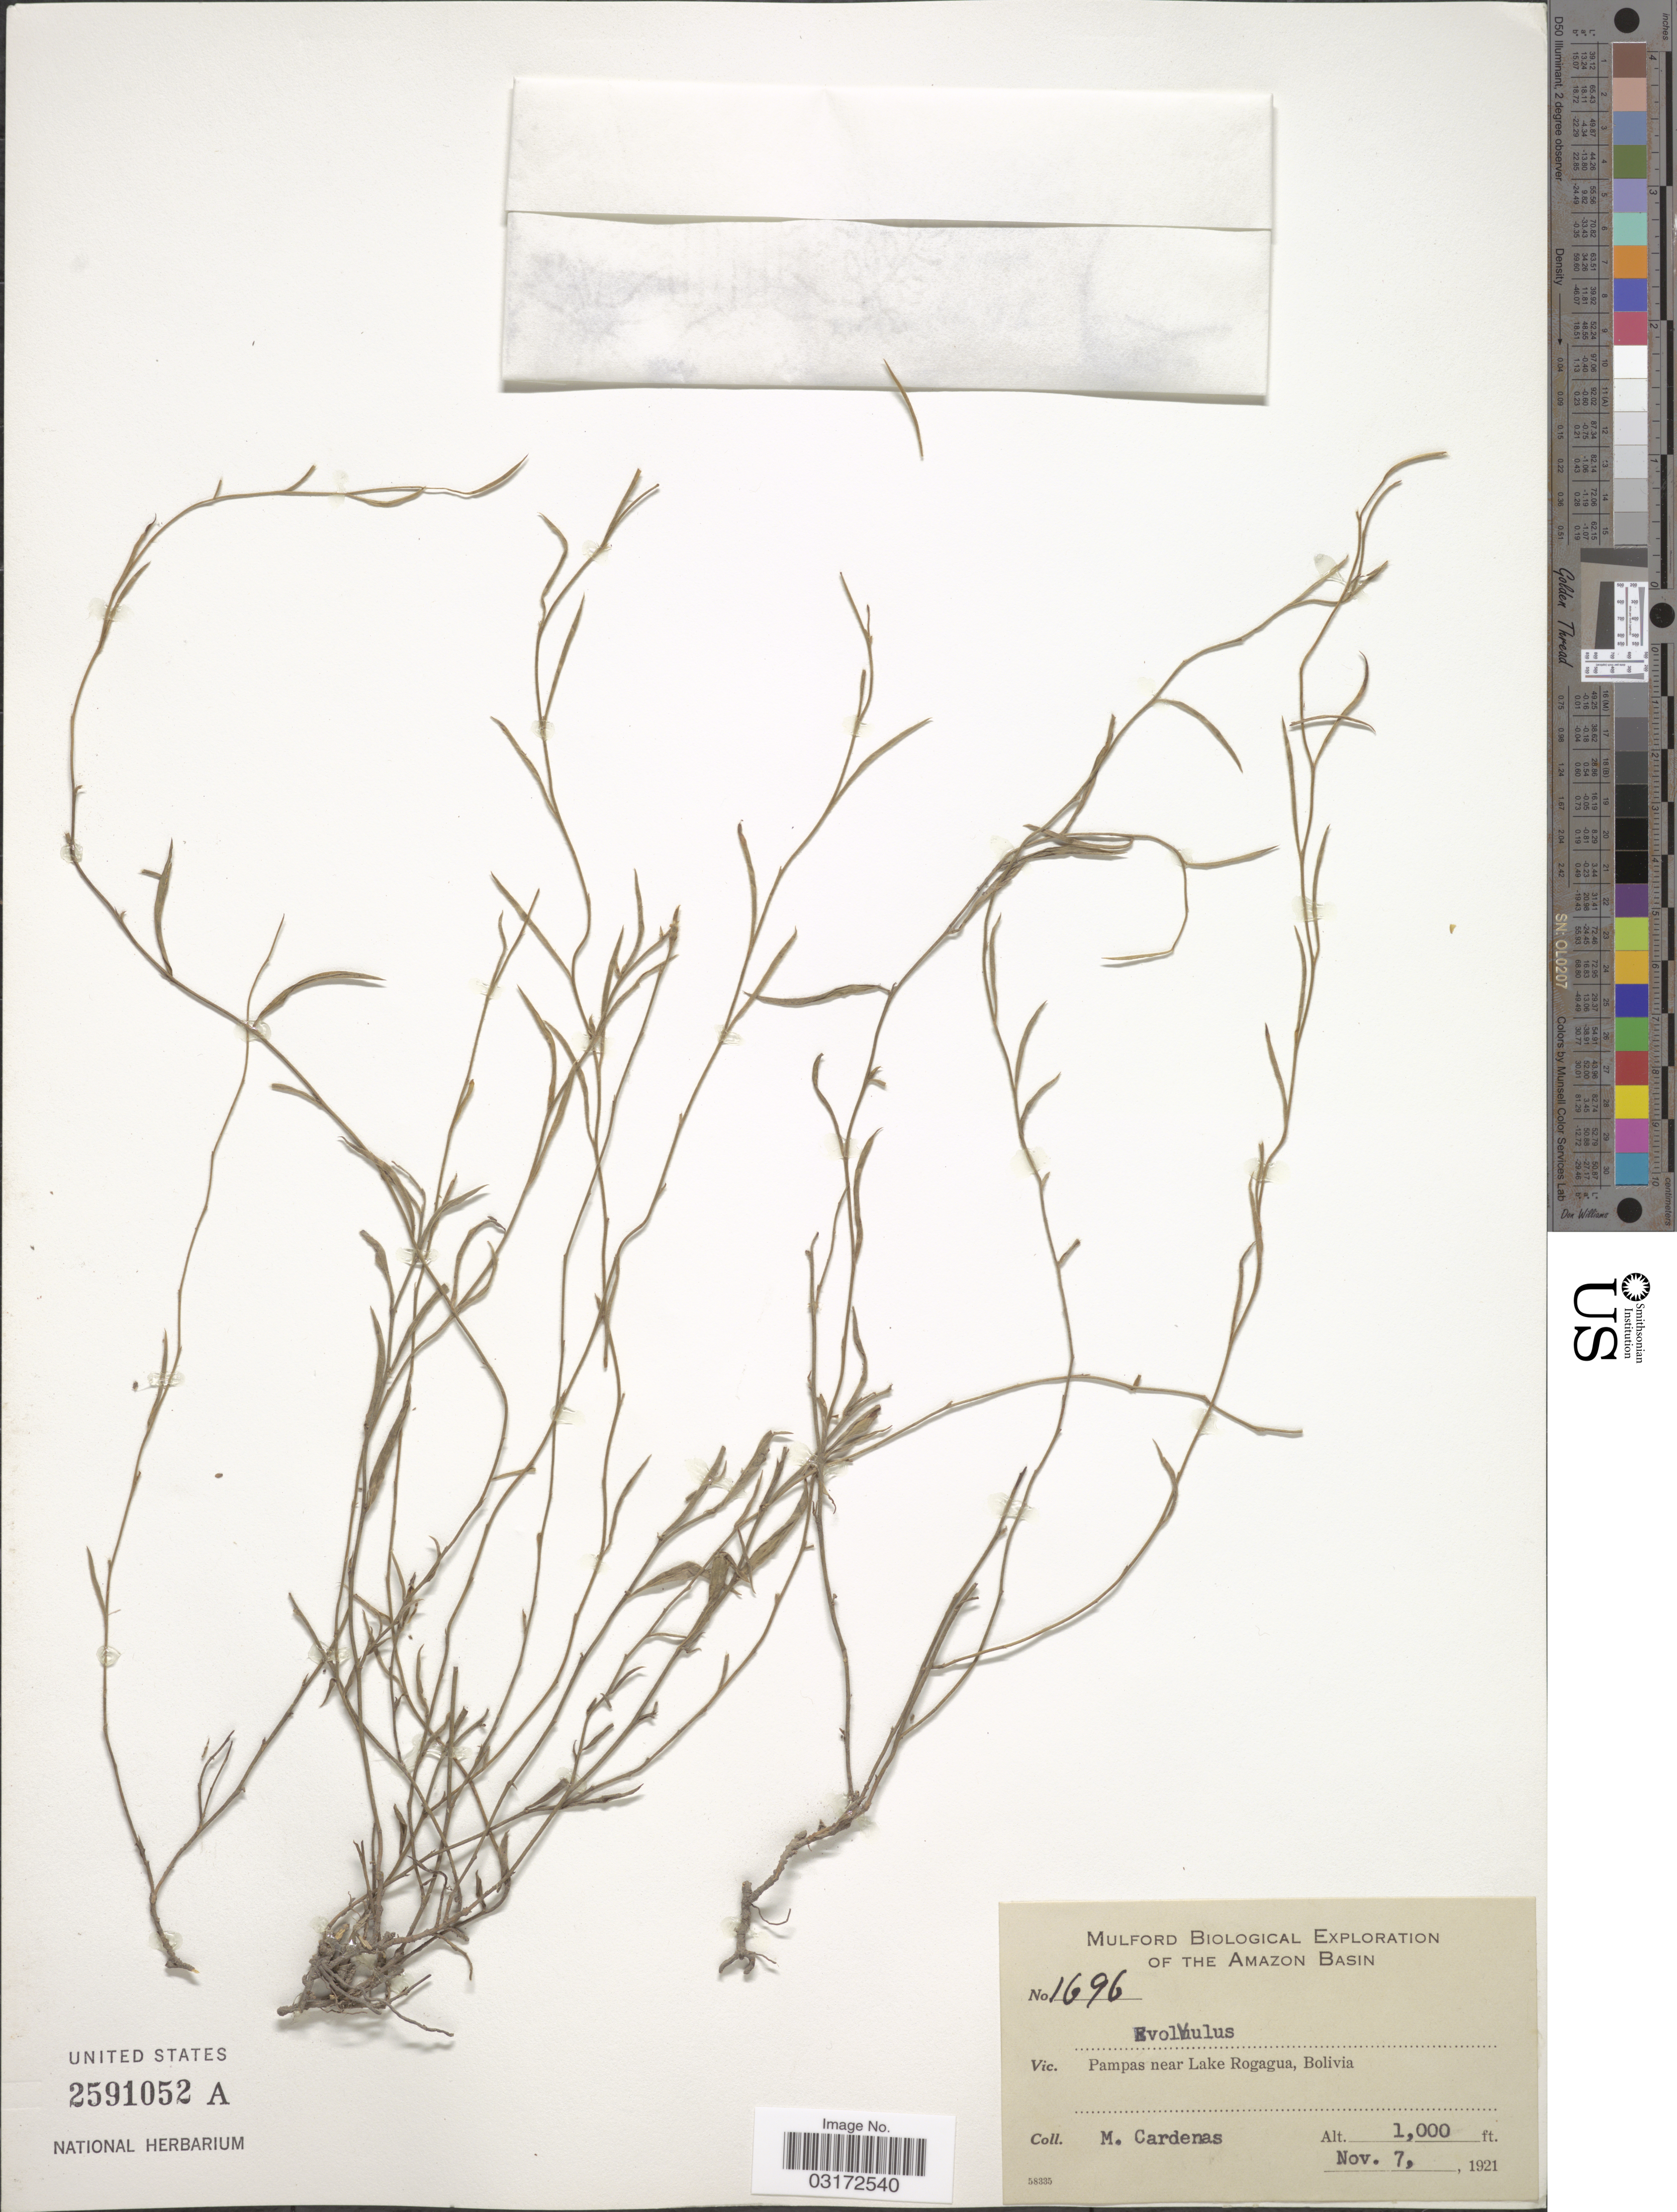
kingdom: Plantae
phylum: Tracheophyta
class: Magnoliopsida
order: Solanales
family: Convolvulaceae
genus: Evolvulus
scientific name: Evolvulus sp.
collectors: M. Cárdenas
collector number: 1696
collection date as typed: Nov. 7, 1921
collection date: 1921-11-07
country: Bolivia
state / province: Beni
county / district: José Ballivián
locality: Pampas near Lake Rogagua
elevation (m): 305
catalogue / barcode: US 2590152A